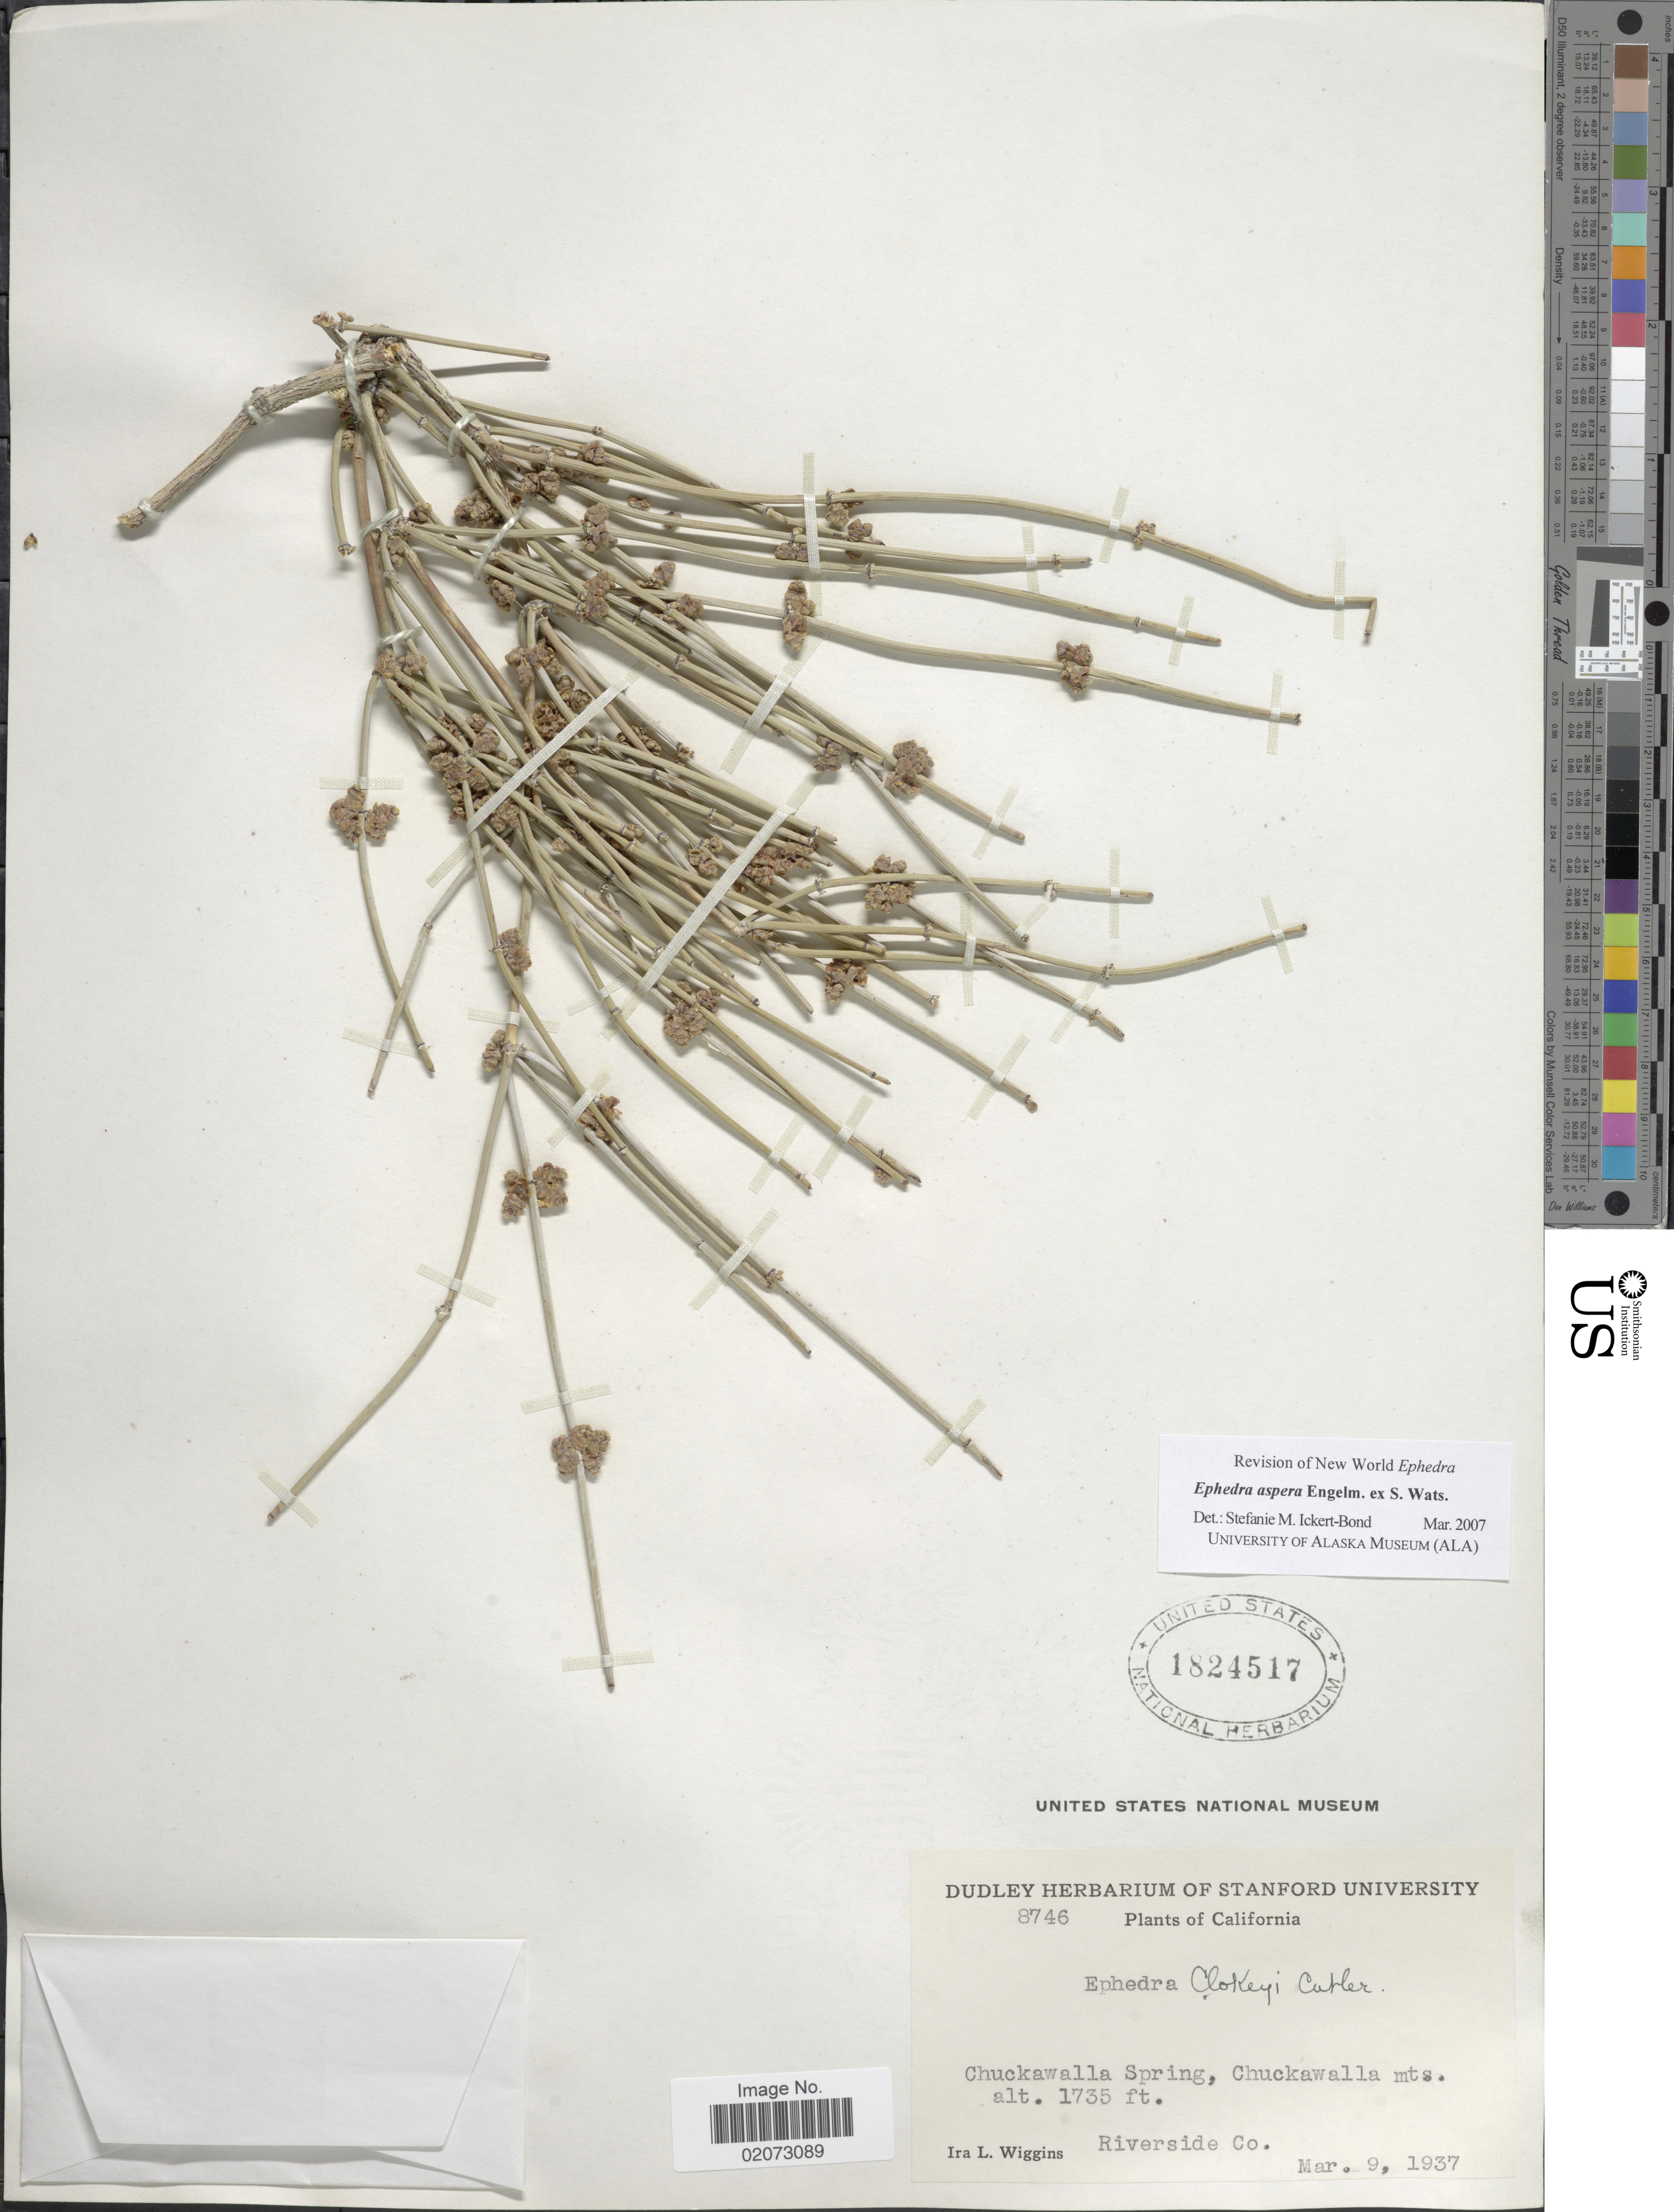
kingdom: Plantae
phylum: Tracheophyta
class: Gnetopsida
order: Ephedrales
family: Ephedraceae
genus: Ephedra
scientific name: Ephedra aspera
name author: Engelm. ex S. Watson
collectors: I. L. Wiggins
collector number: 8746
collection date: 1937-03-09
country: United States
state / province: California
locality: Chuckawalla Spring, chuckawalla mts.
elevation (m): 529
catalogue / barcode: US 1824517